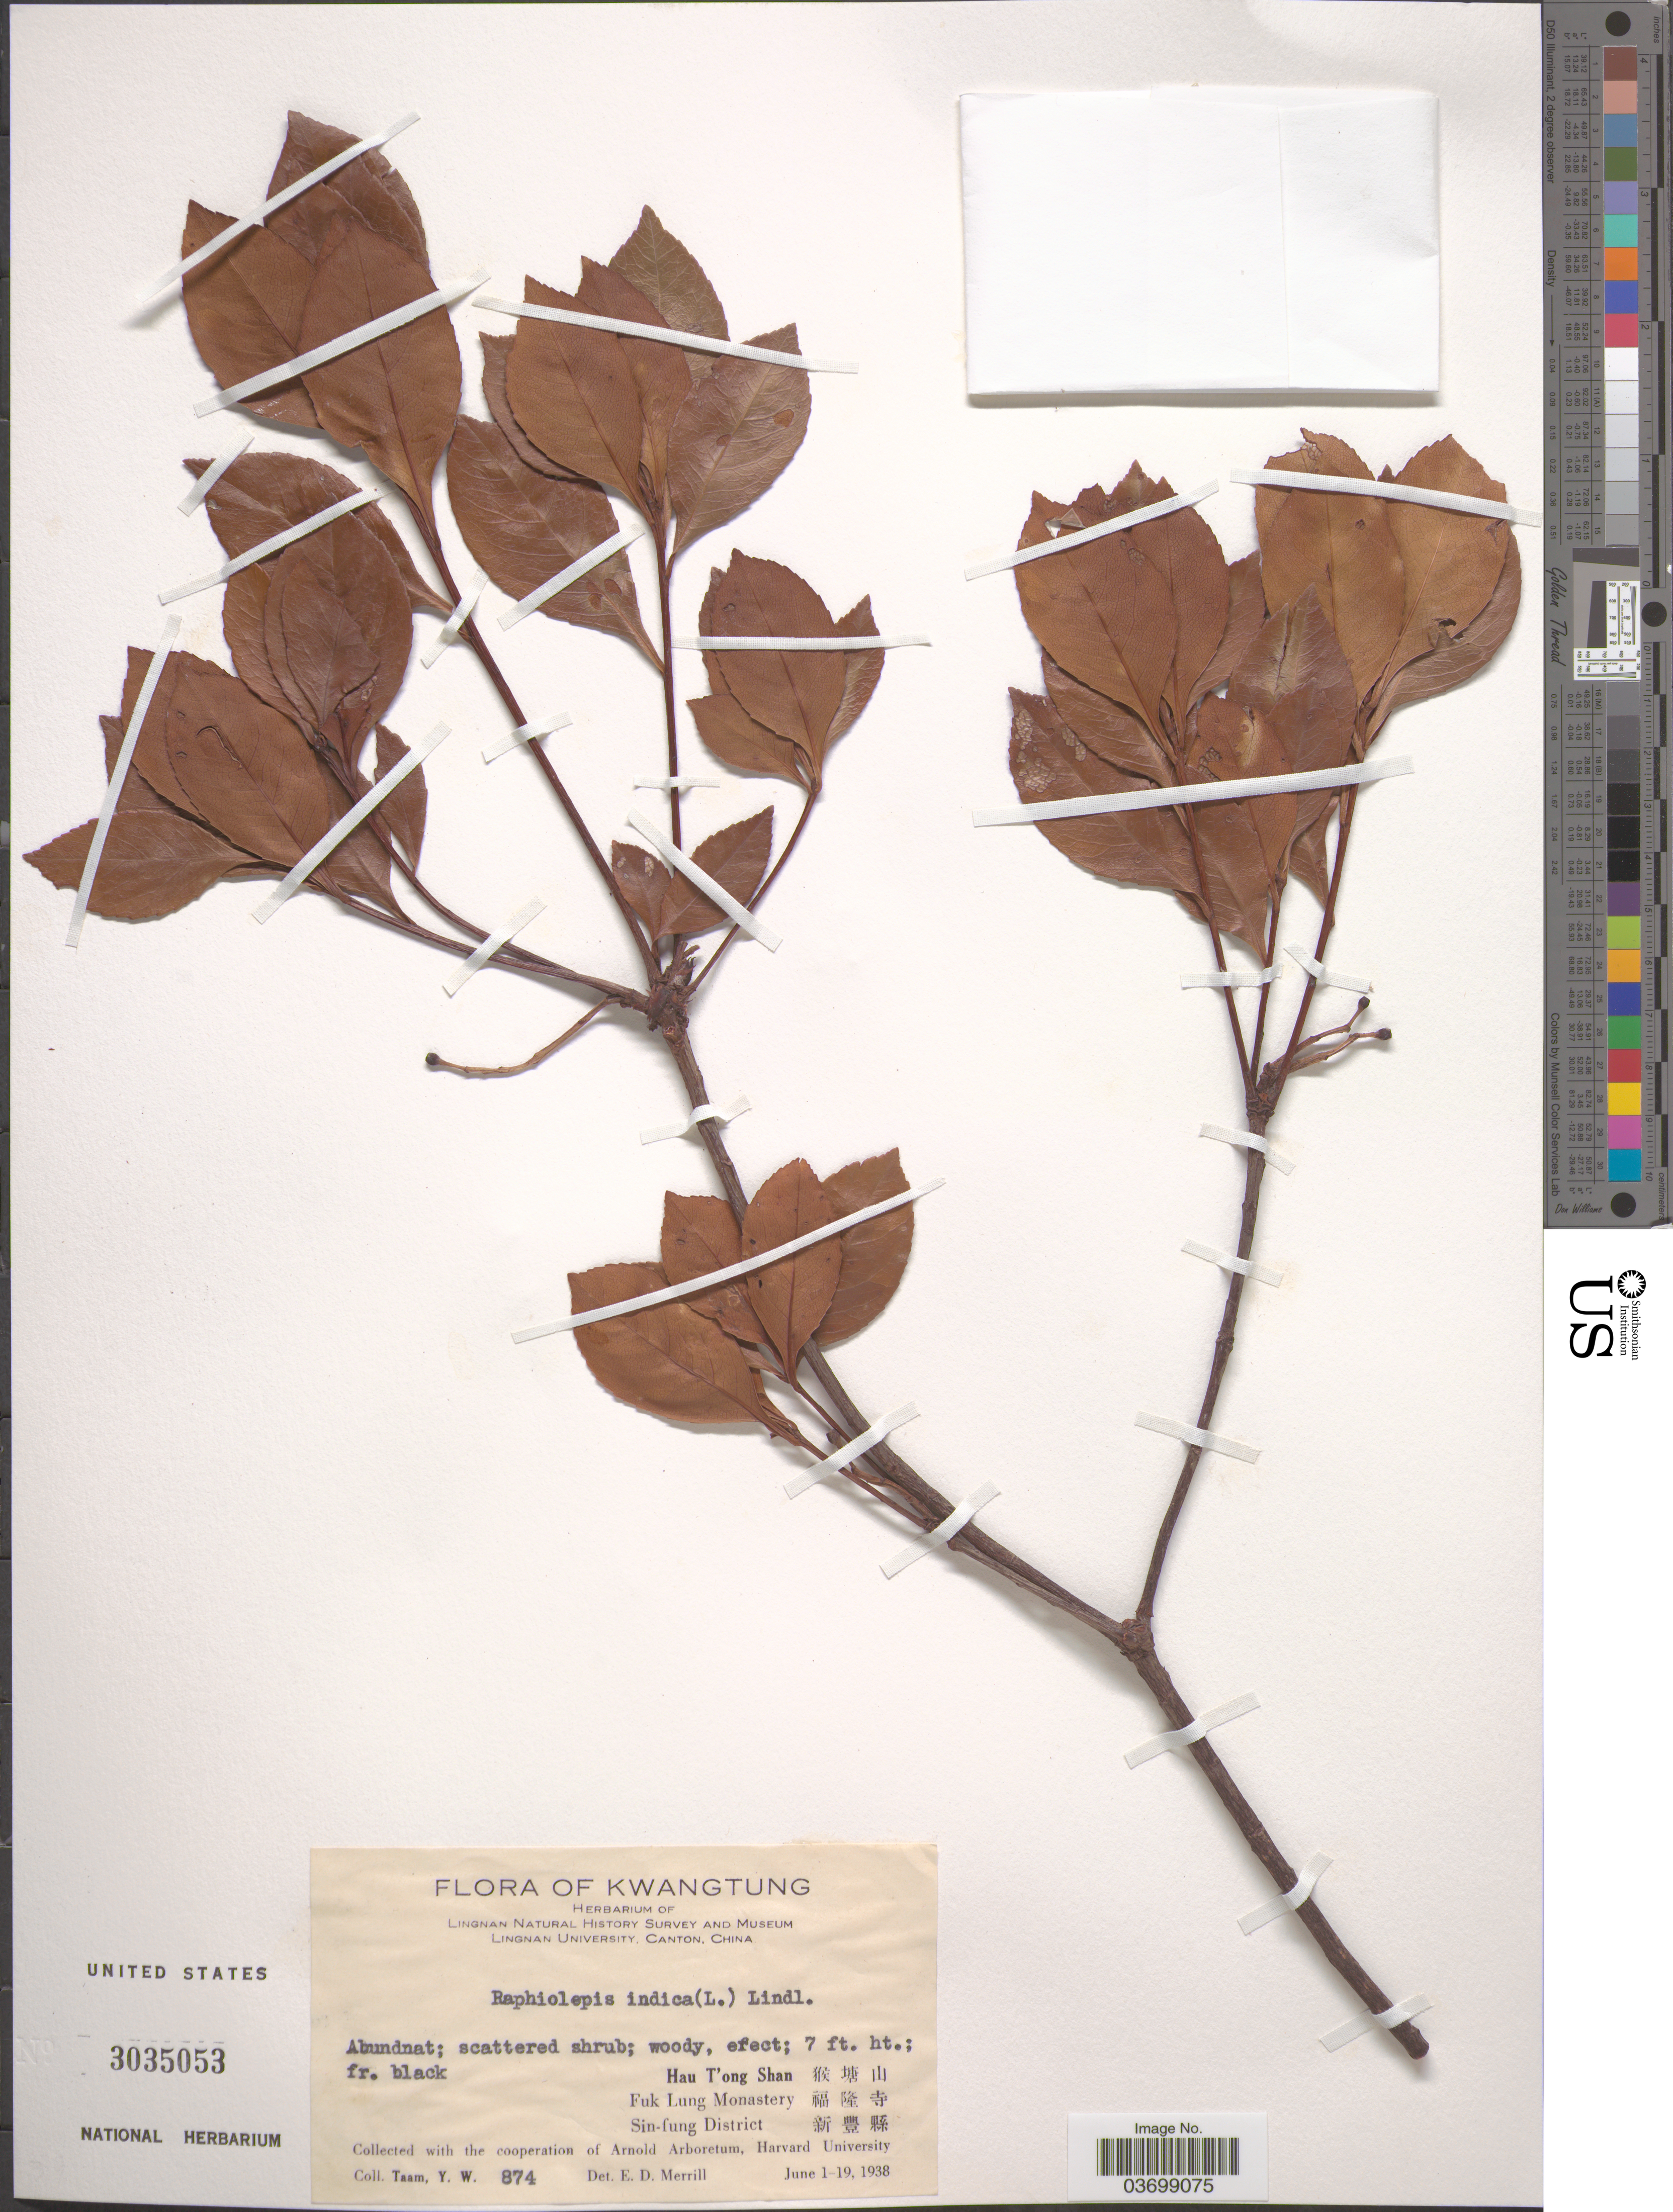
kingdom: Plantae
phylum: Tracheophyta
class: Magnoliopsida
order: Rosales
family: Rosaceae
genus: Rhaphiolepis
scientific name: Rhaphiolepis indica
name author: (L.) Lindl.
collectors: Y. W. Taam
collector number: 874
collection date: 1938-06-01/1938-06-19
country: China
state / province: Guangdong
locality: Kwangtung. Hau T'ong Shan X. Fuk Lung Monastery X. Sin-fung District X.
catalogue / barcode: US 3035053